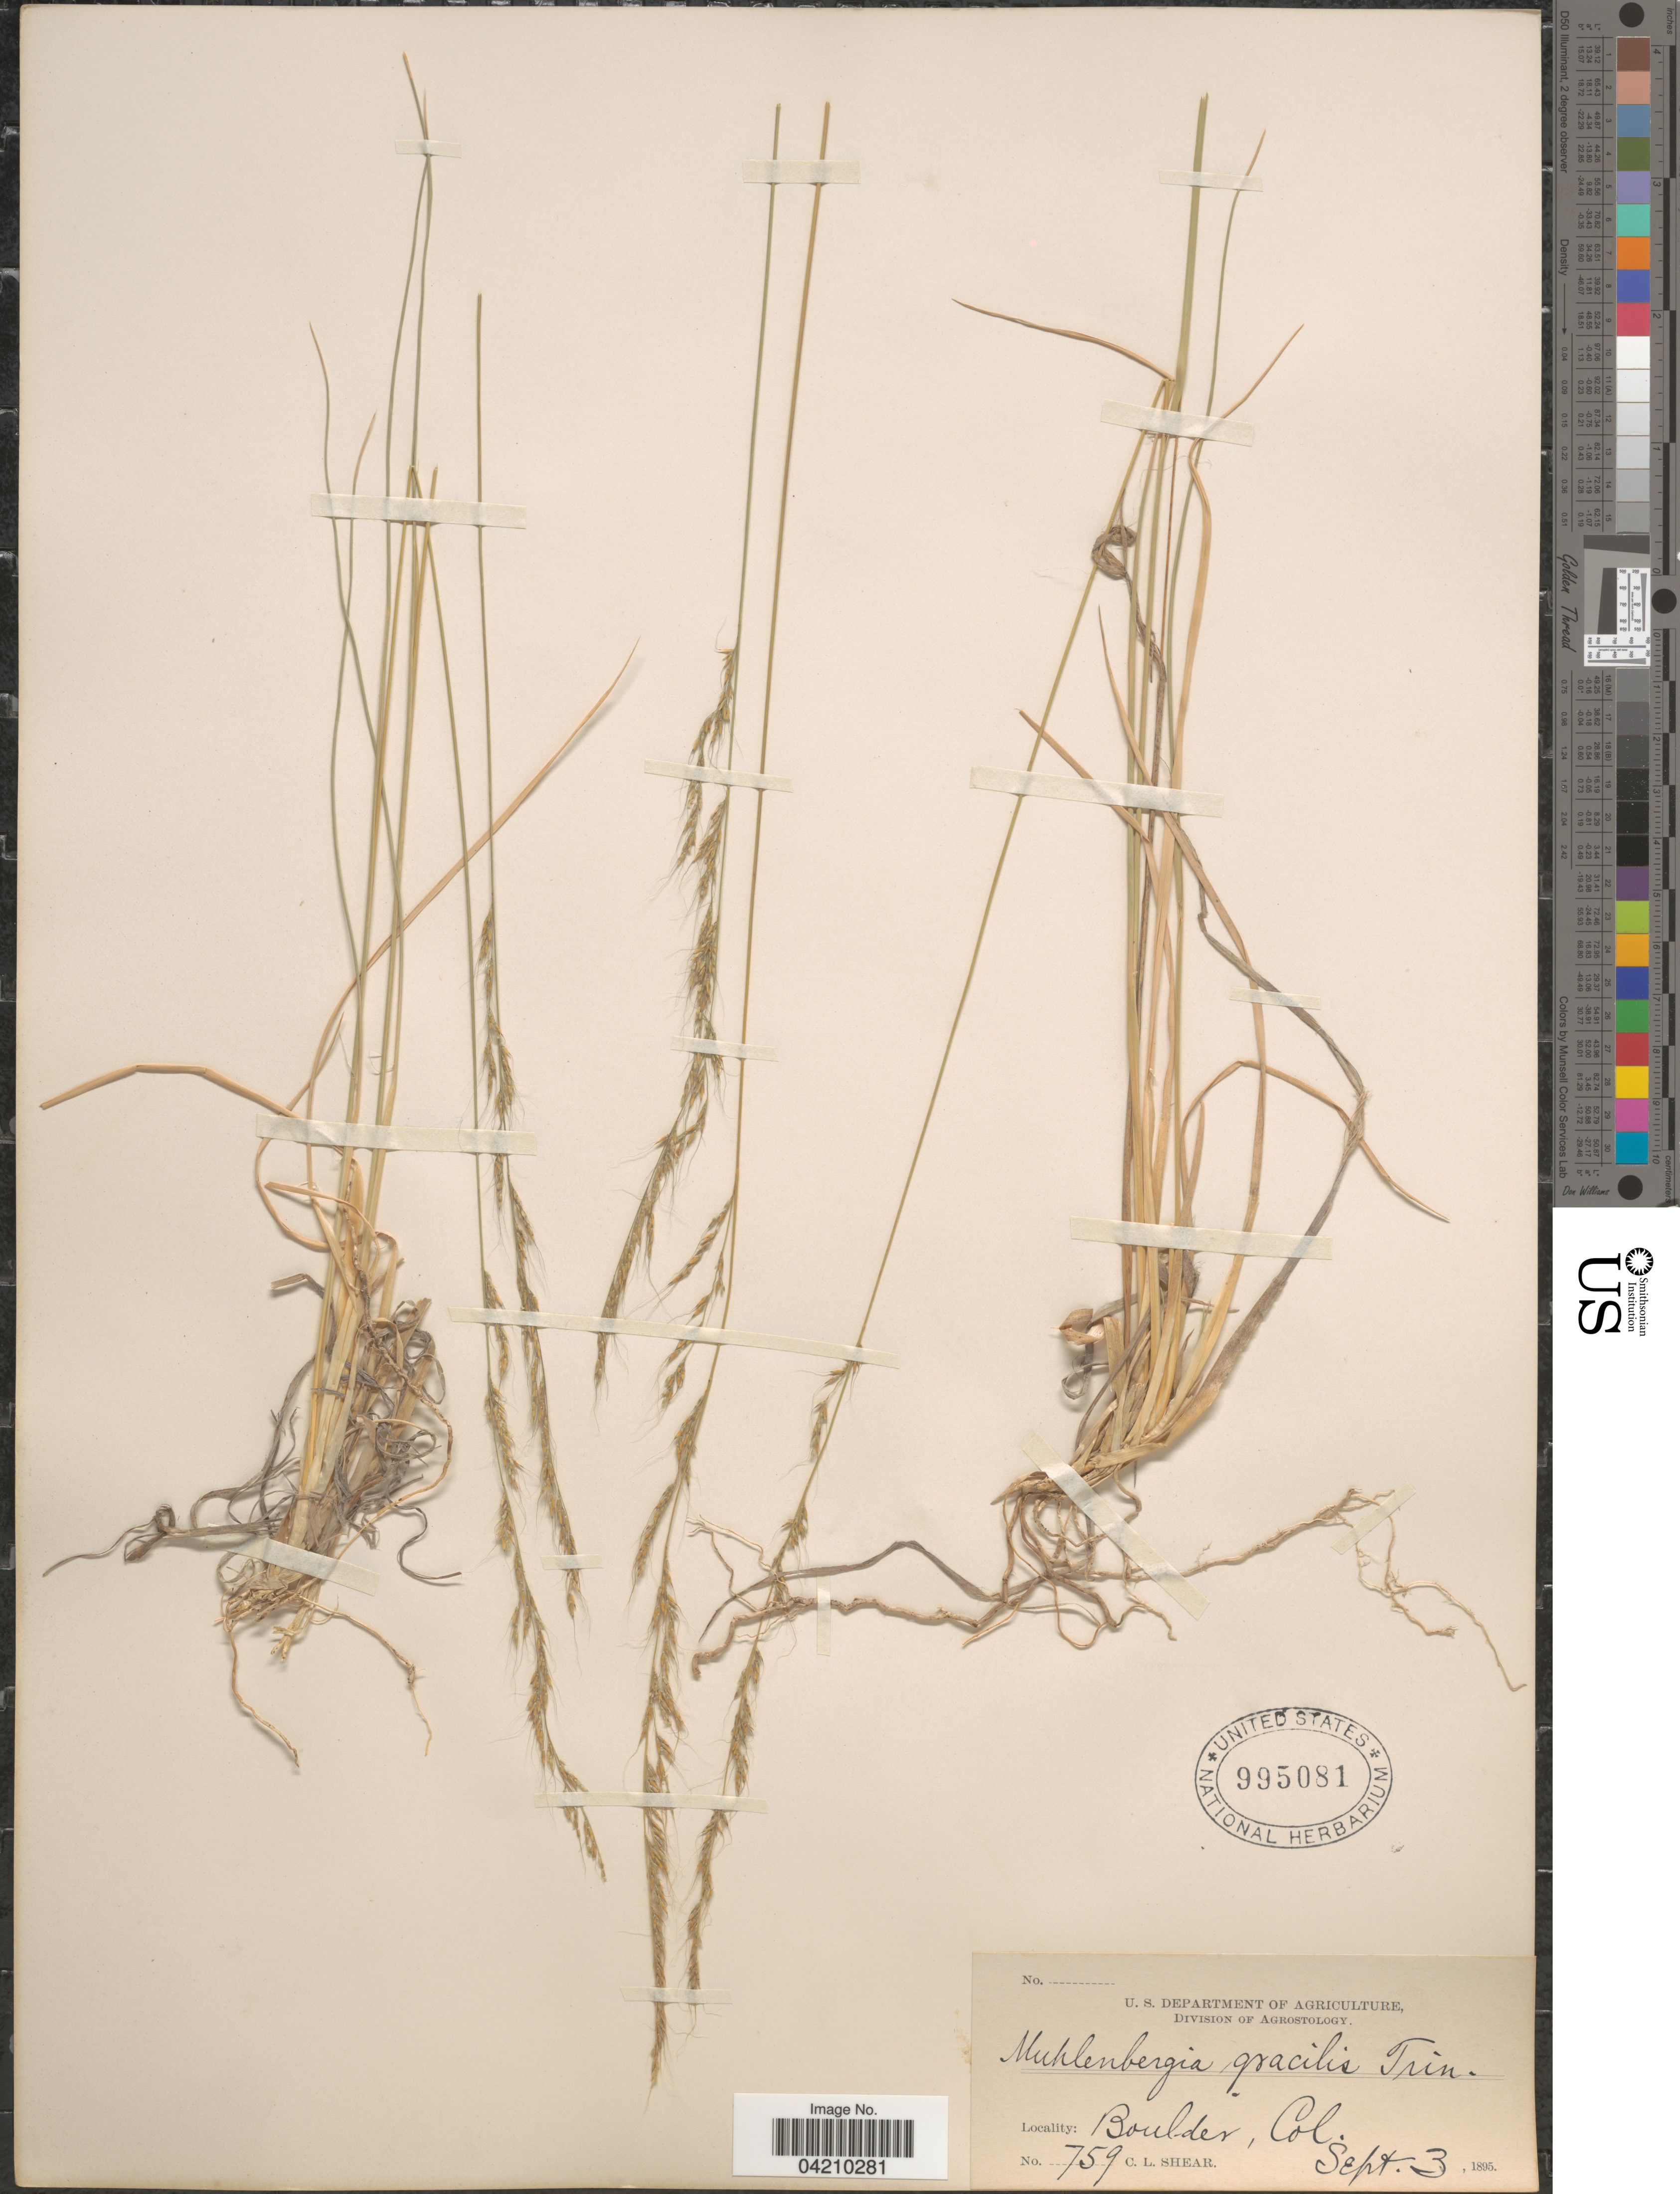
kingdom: Plantae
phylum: Tracheophyta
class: Liliopsida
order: Poales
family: Poaceae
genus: Muhlenbergia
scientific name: Muhlenbergia montana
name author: (Nutt.) Hitchc.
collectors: C. L. Shear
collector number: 759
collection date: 1895-09-03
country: United States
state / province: Colorado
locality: Boulder.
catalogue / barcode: US 995081